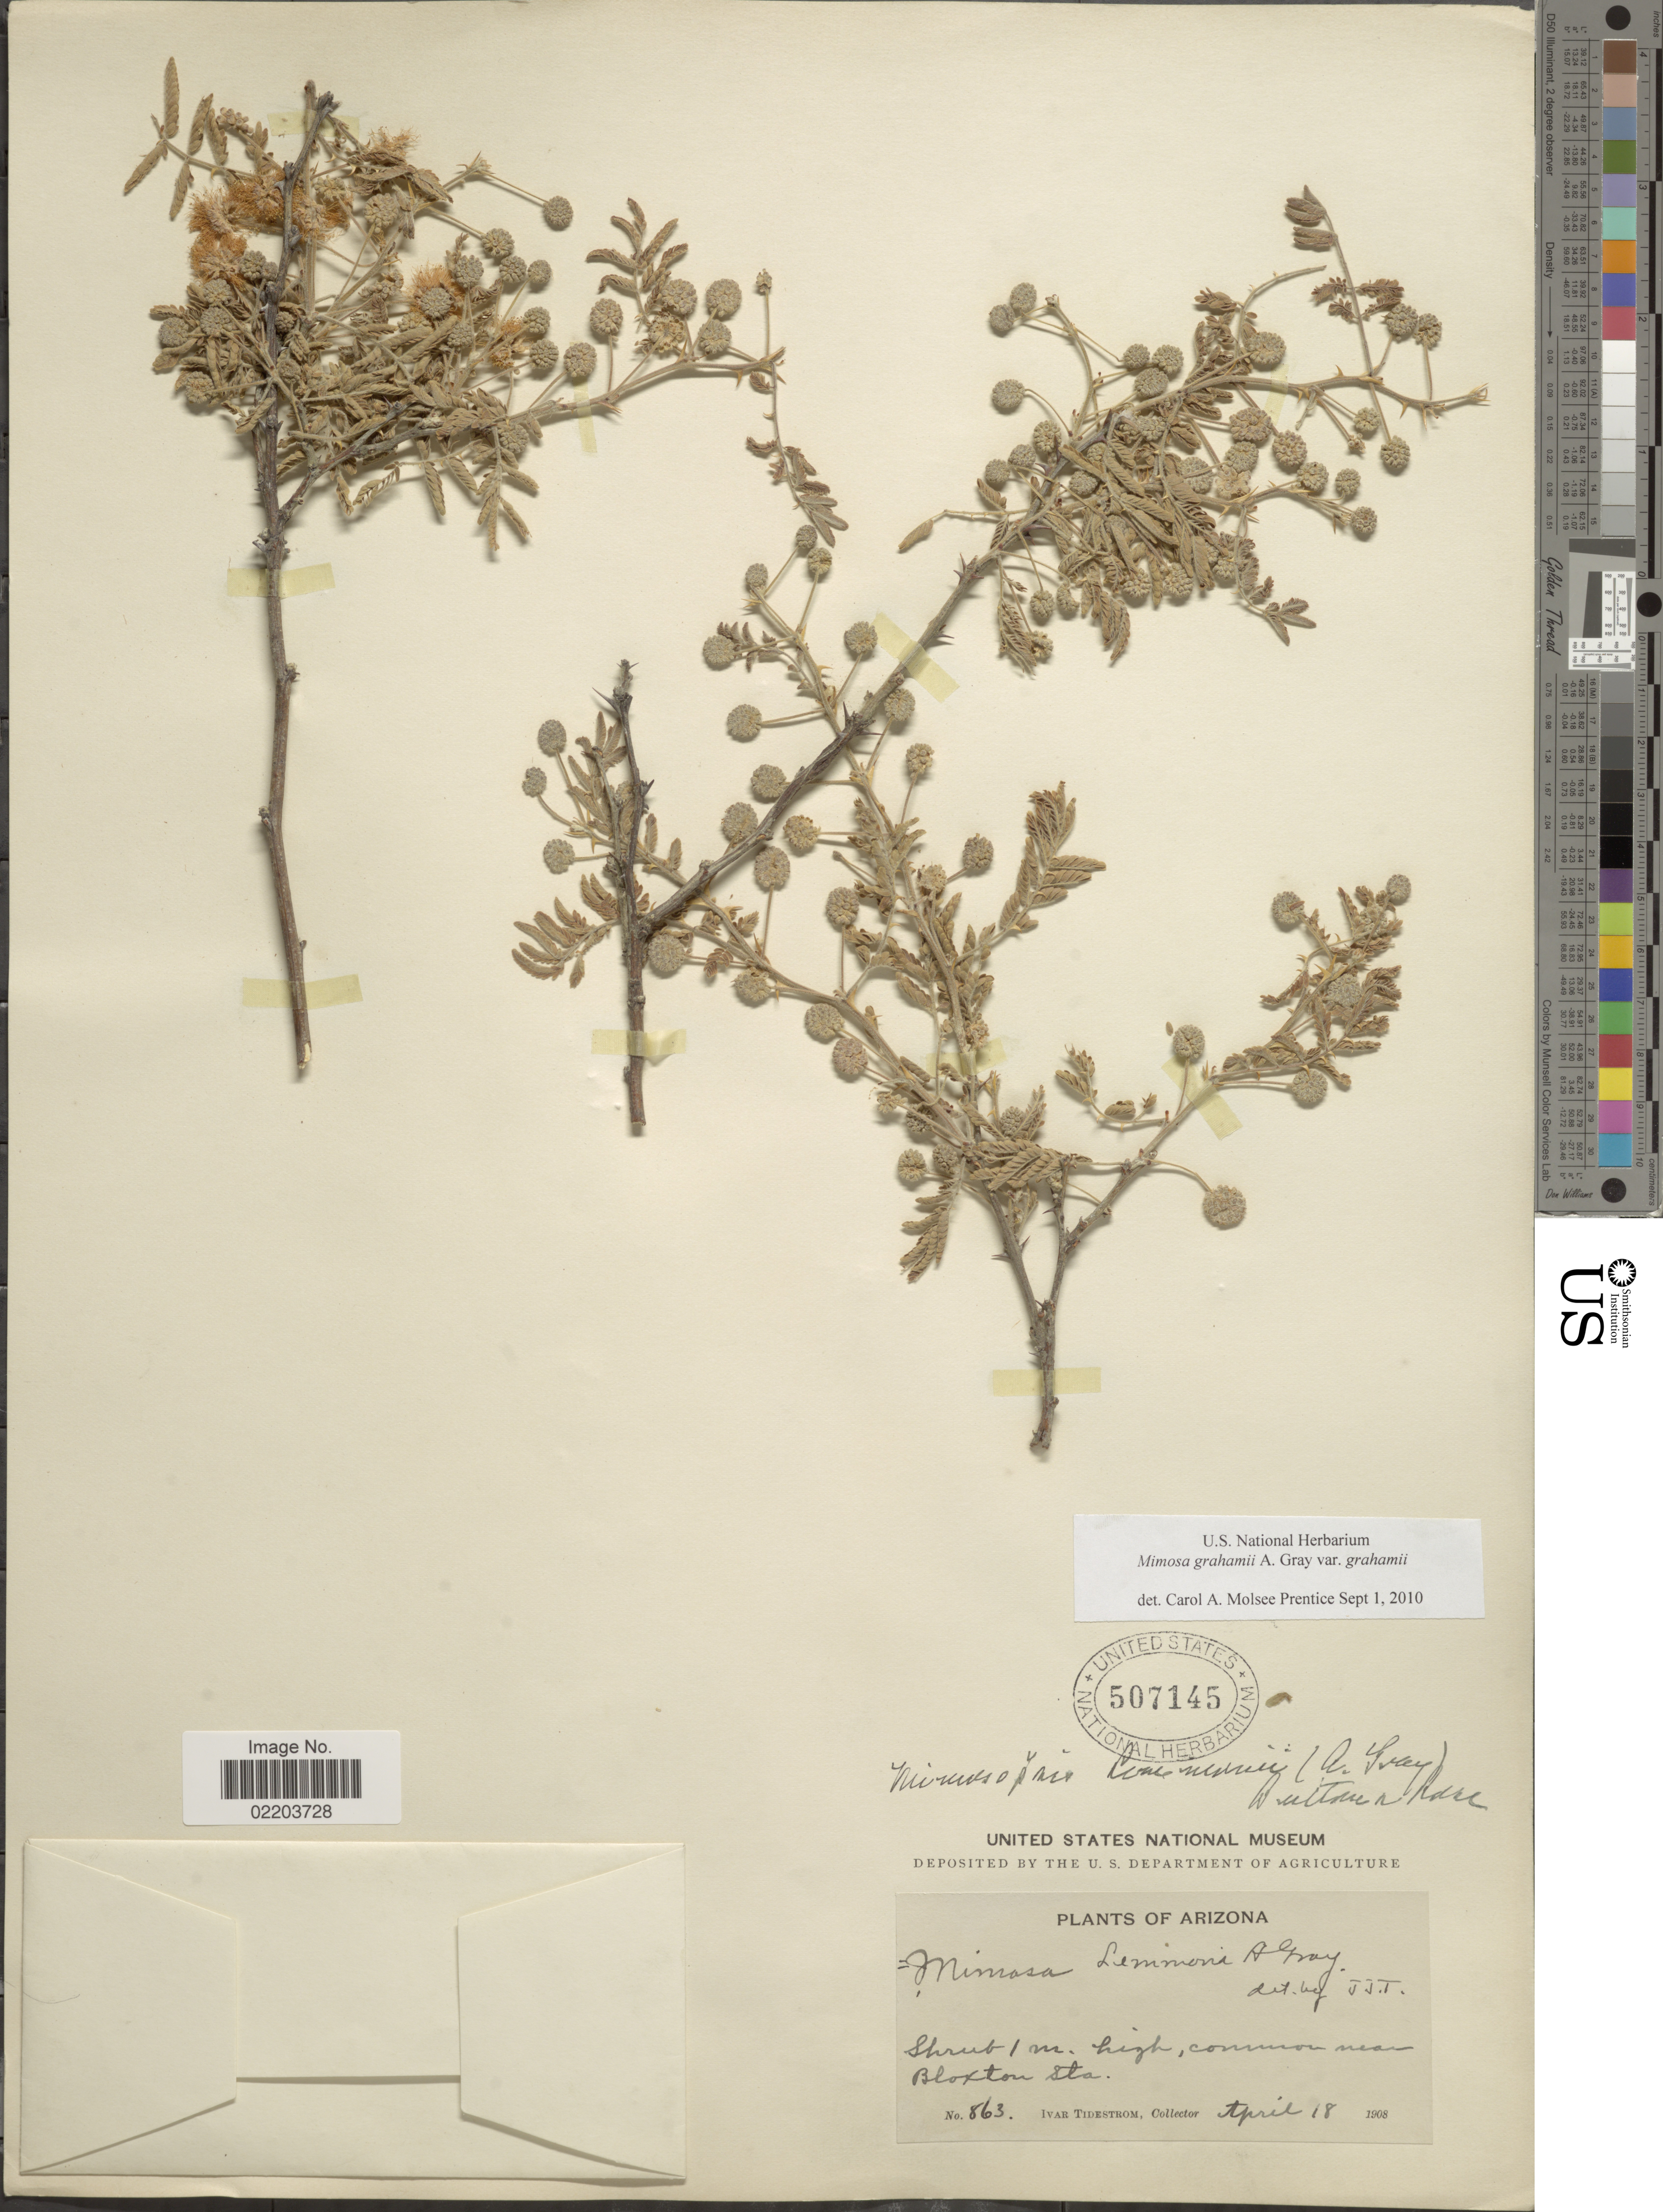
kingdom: Plantae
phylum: Tracheophyta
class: Magnoliopsida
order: Fabales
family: Fabaceae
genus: Mimosa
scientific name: Mimosa grahamii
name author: A. Gray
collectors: I. F. Tidestrom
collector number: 863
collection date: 1908-04-18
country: United States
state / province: Arizona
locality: Common near Bloxton Sta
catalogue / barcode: US 507145